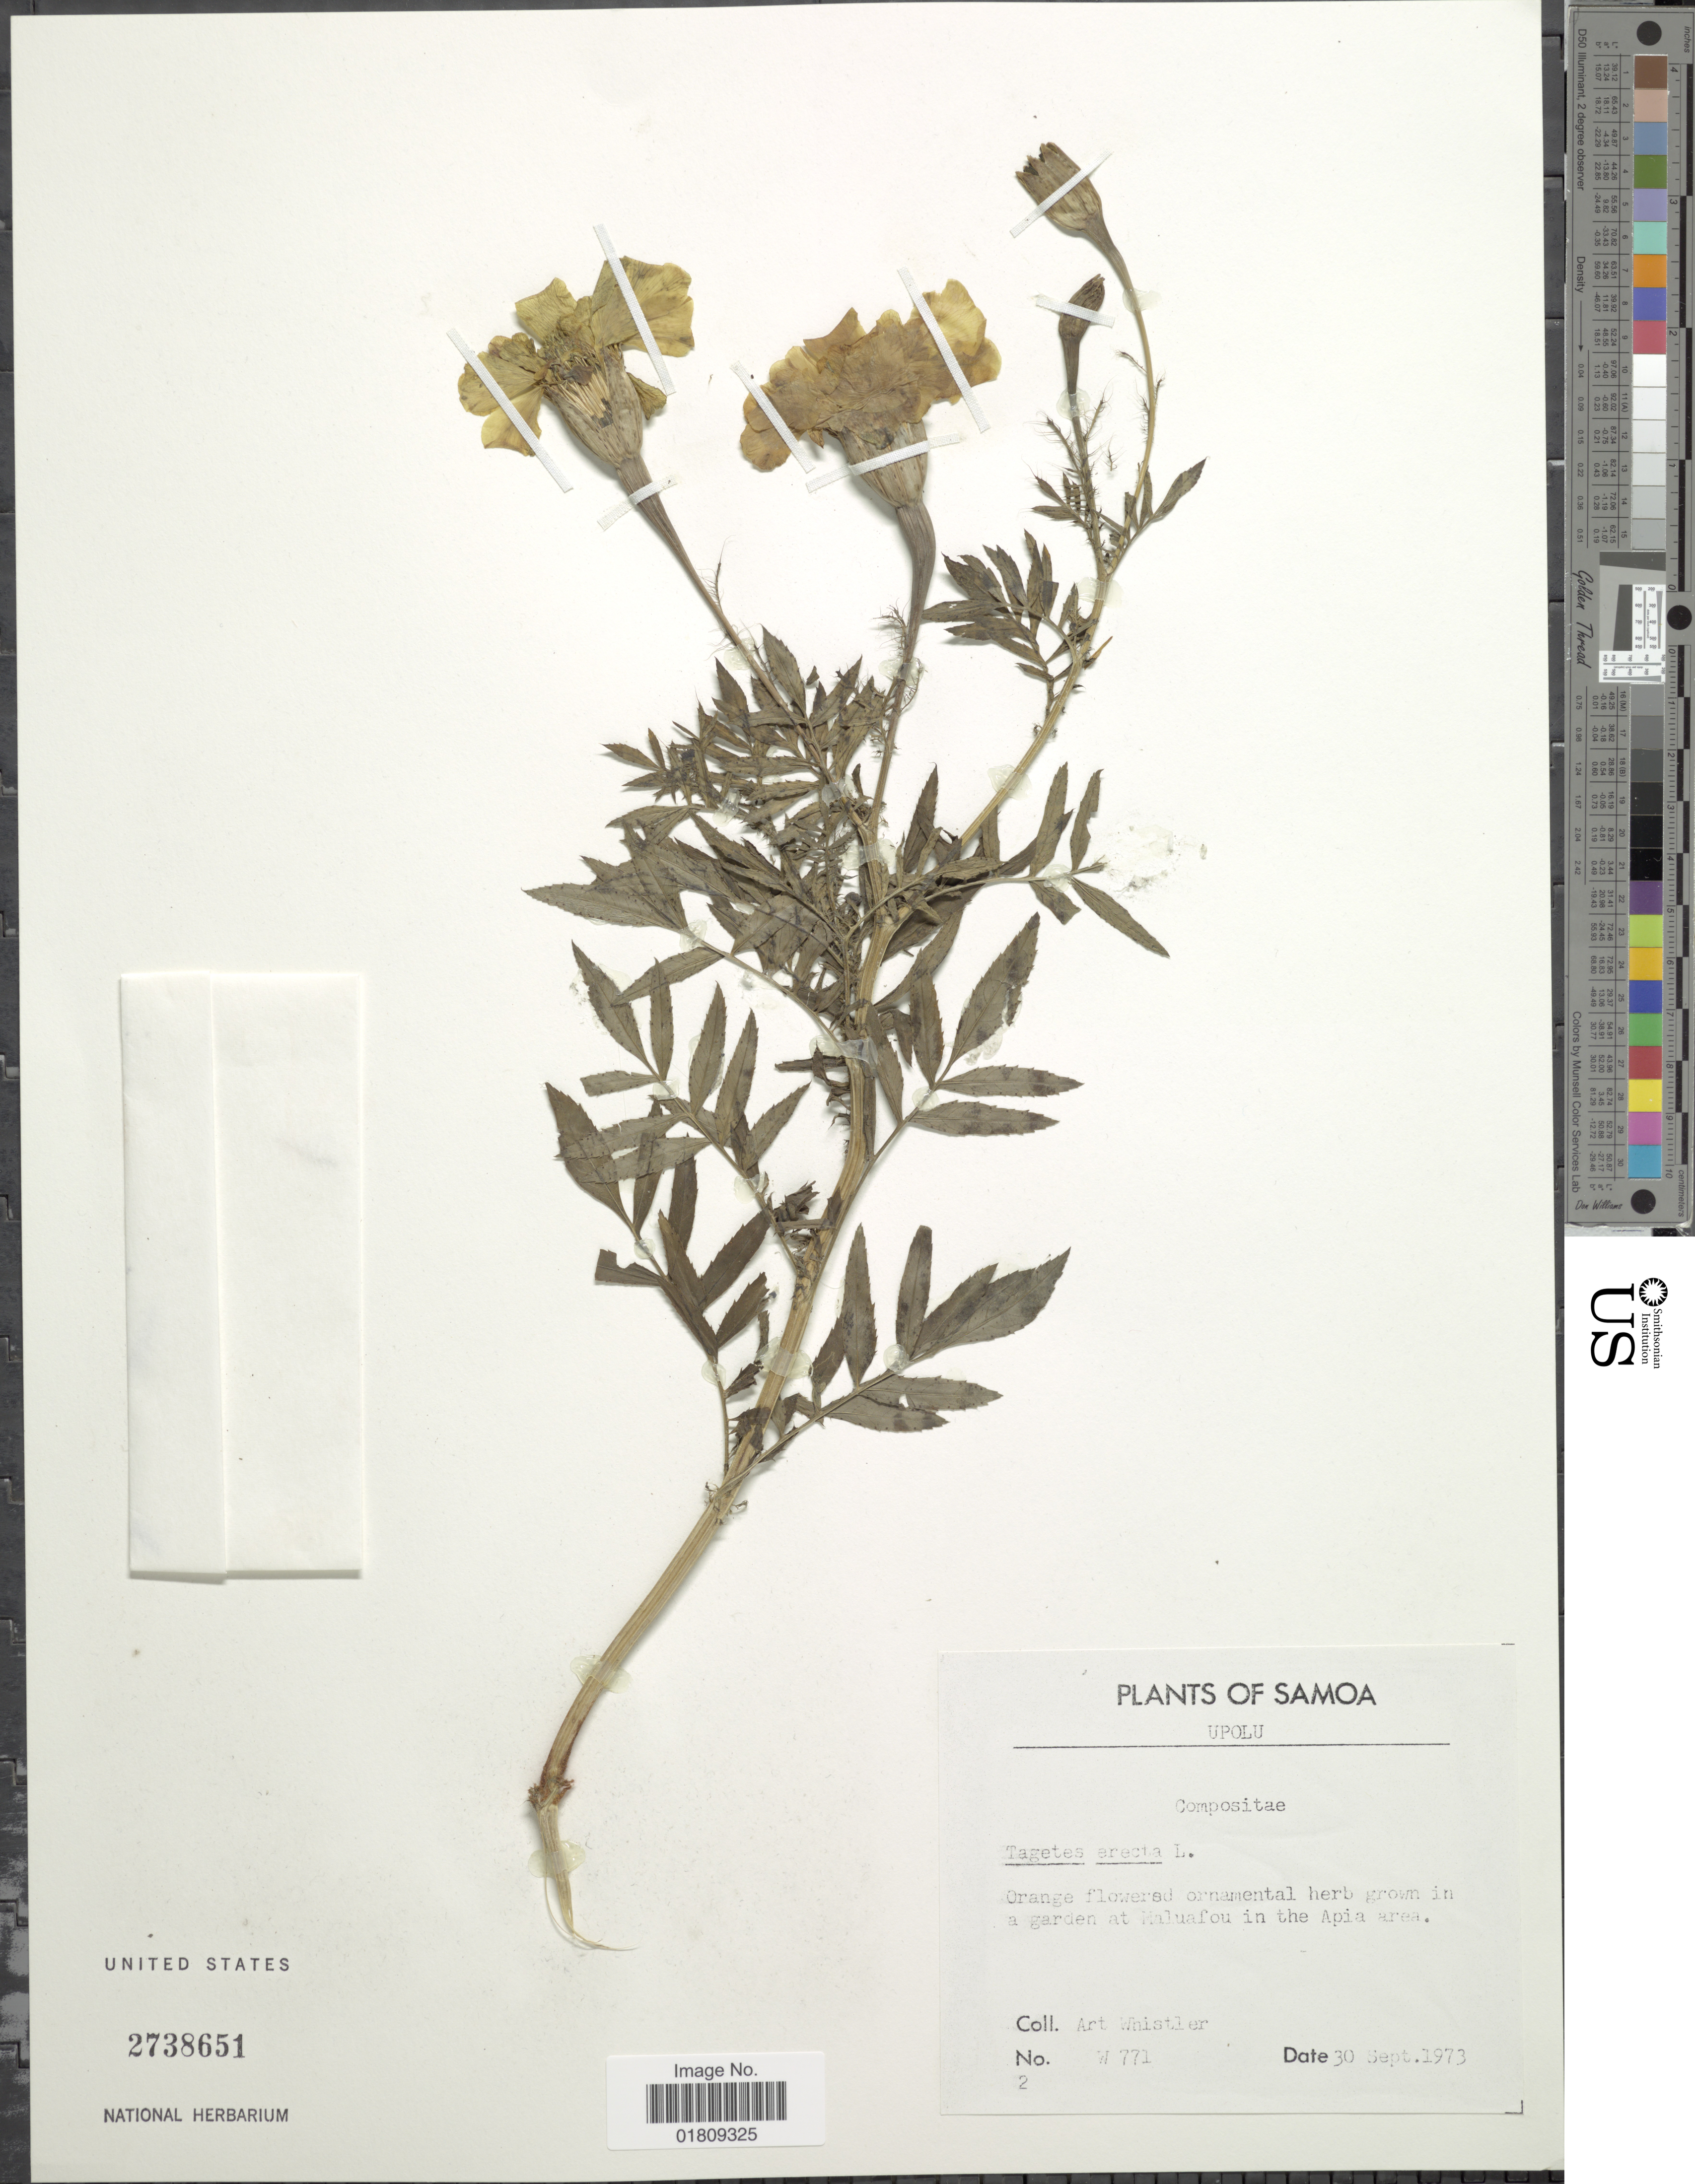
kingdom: Plantae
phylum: Tracheophyta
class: Magnoliopsida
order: Asterales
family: Asteraceae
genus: Tagetes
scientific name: Tagetes erecta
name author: L.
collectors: A. Whistler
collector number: W771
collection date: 1973-09-30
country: Samoa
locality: Samoa, Upolu, in a garden at Maluafou in the Apia Area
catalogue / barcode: US 2738651